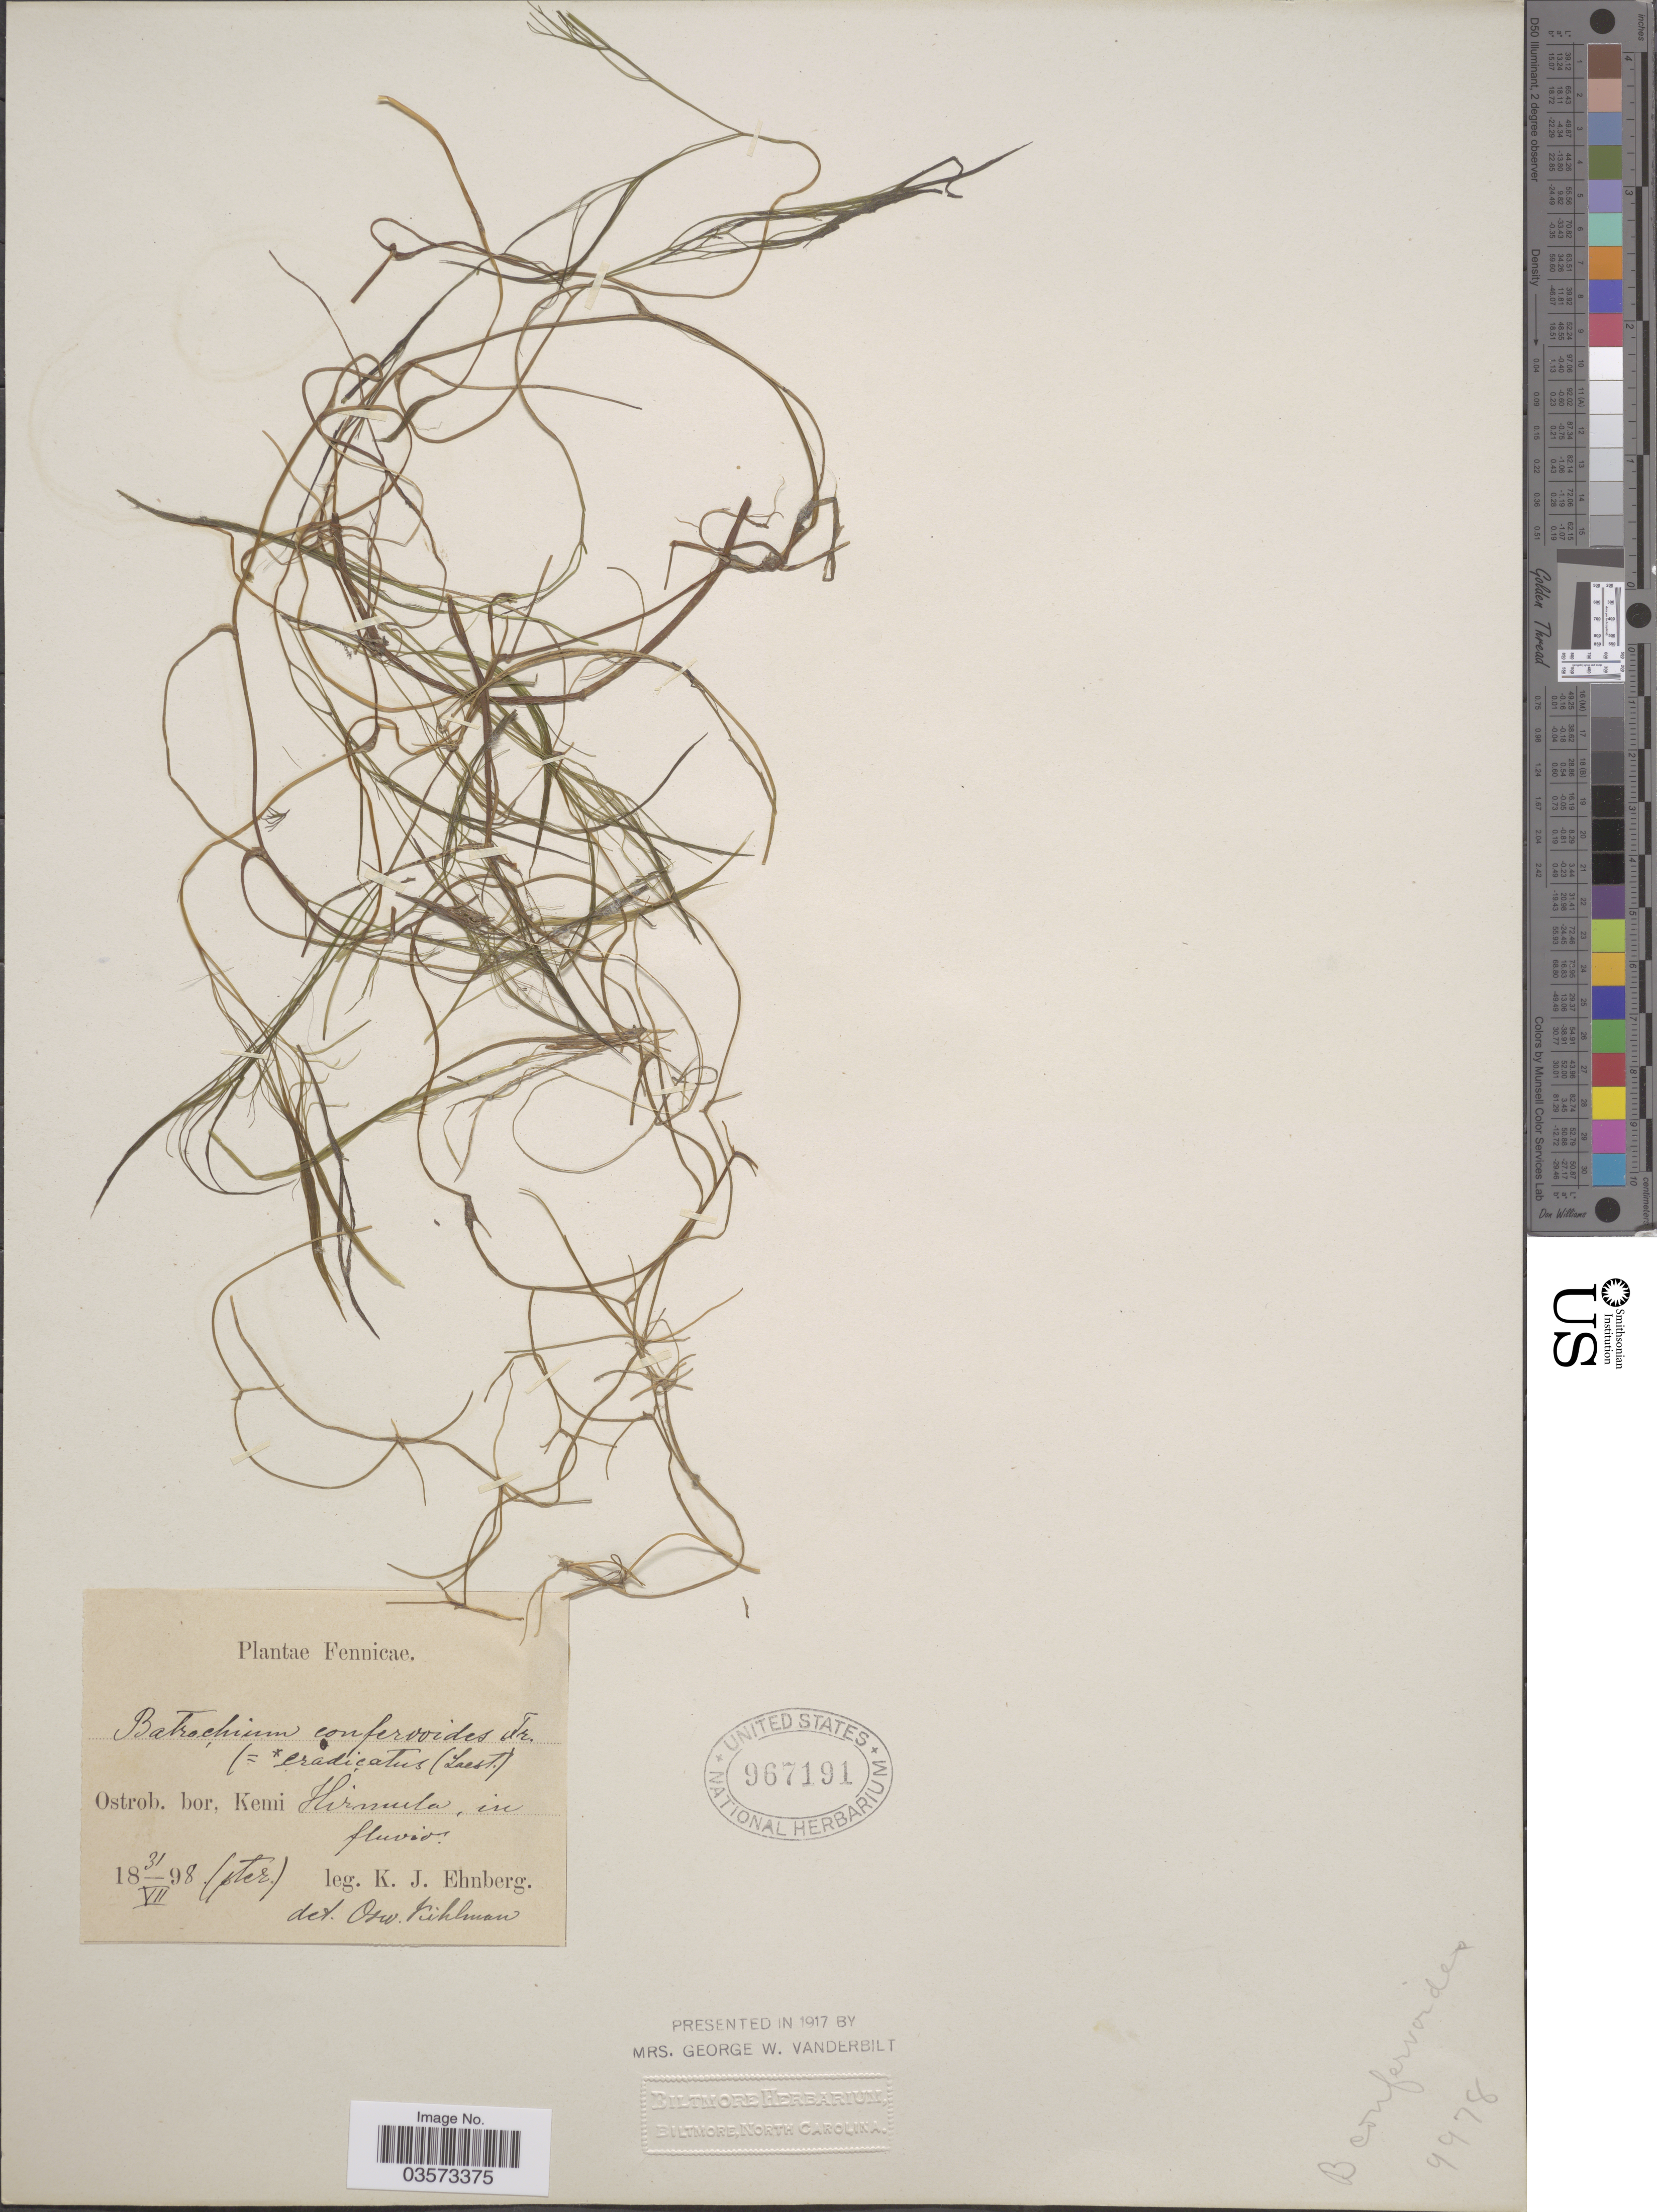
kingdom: Plantae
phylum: Tracheophyta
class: Magnoliopsida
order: Ranunculales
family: Ranunculaceae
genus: Ranunculus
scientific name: Ranunculus confervoides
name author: (Fr. a) Fr.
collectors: K. Ehnberg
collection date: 1898-07-31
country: Finland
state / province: Pohjanmaa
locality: Fennicae. Ostrob. bor, Kemi Hirmula.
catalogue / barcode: US 967191